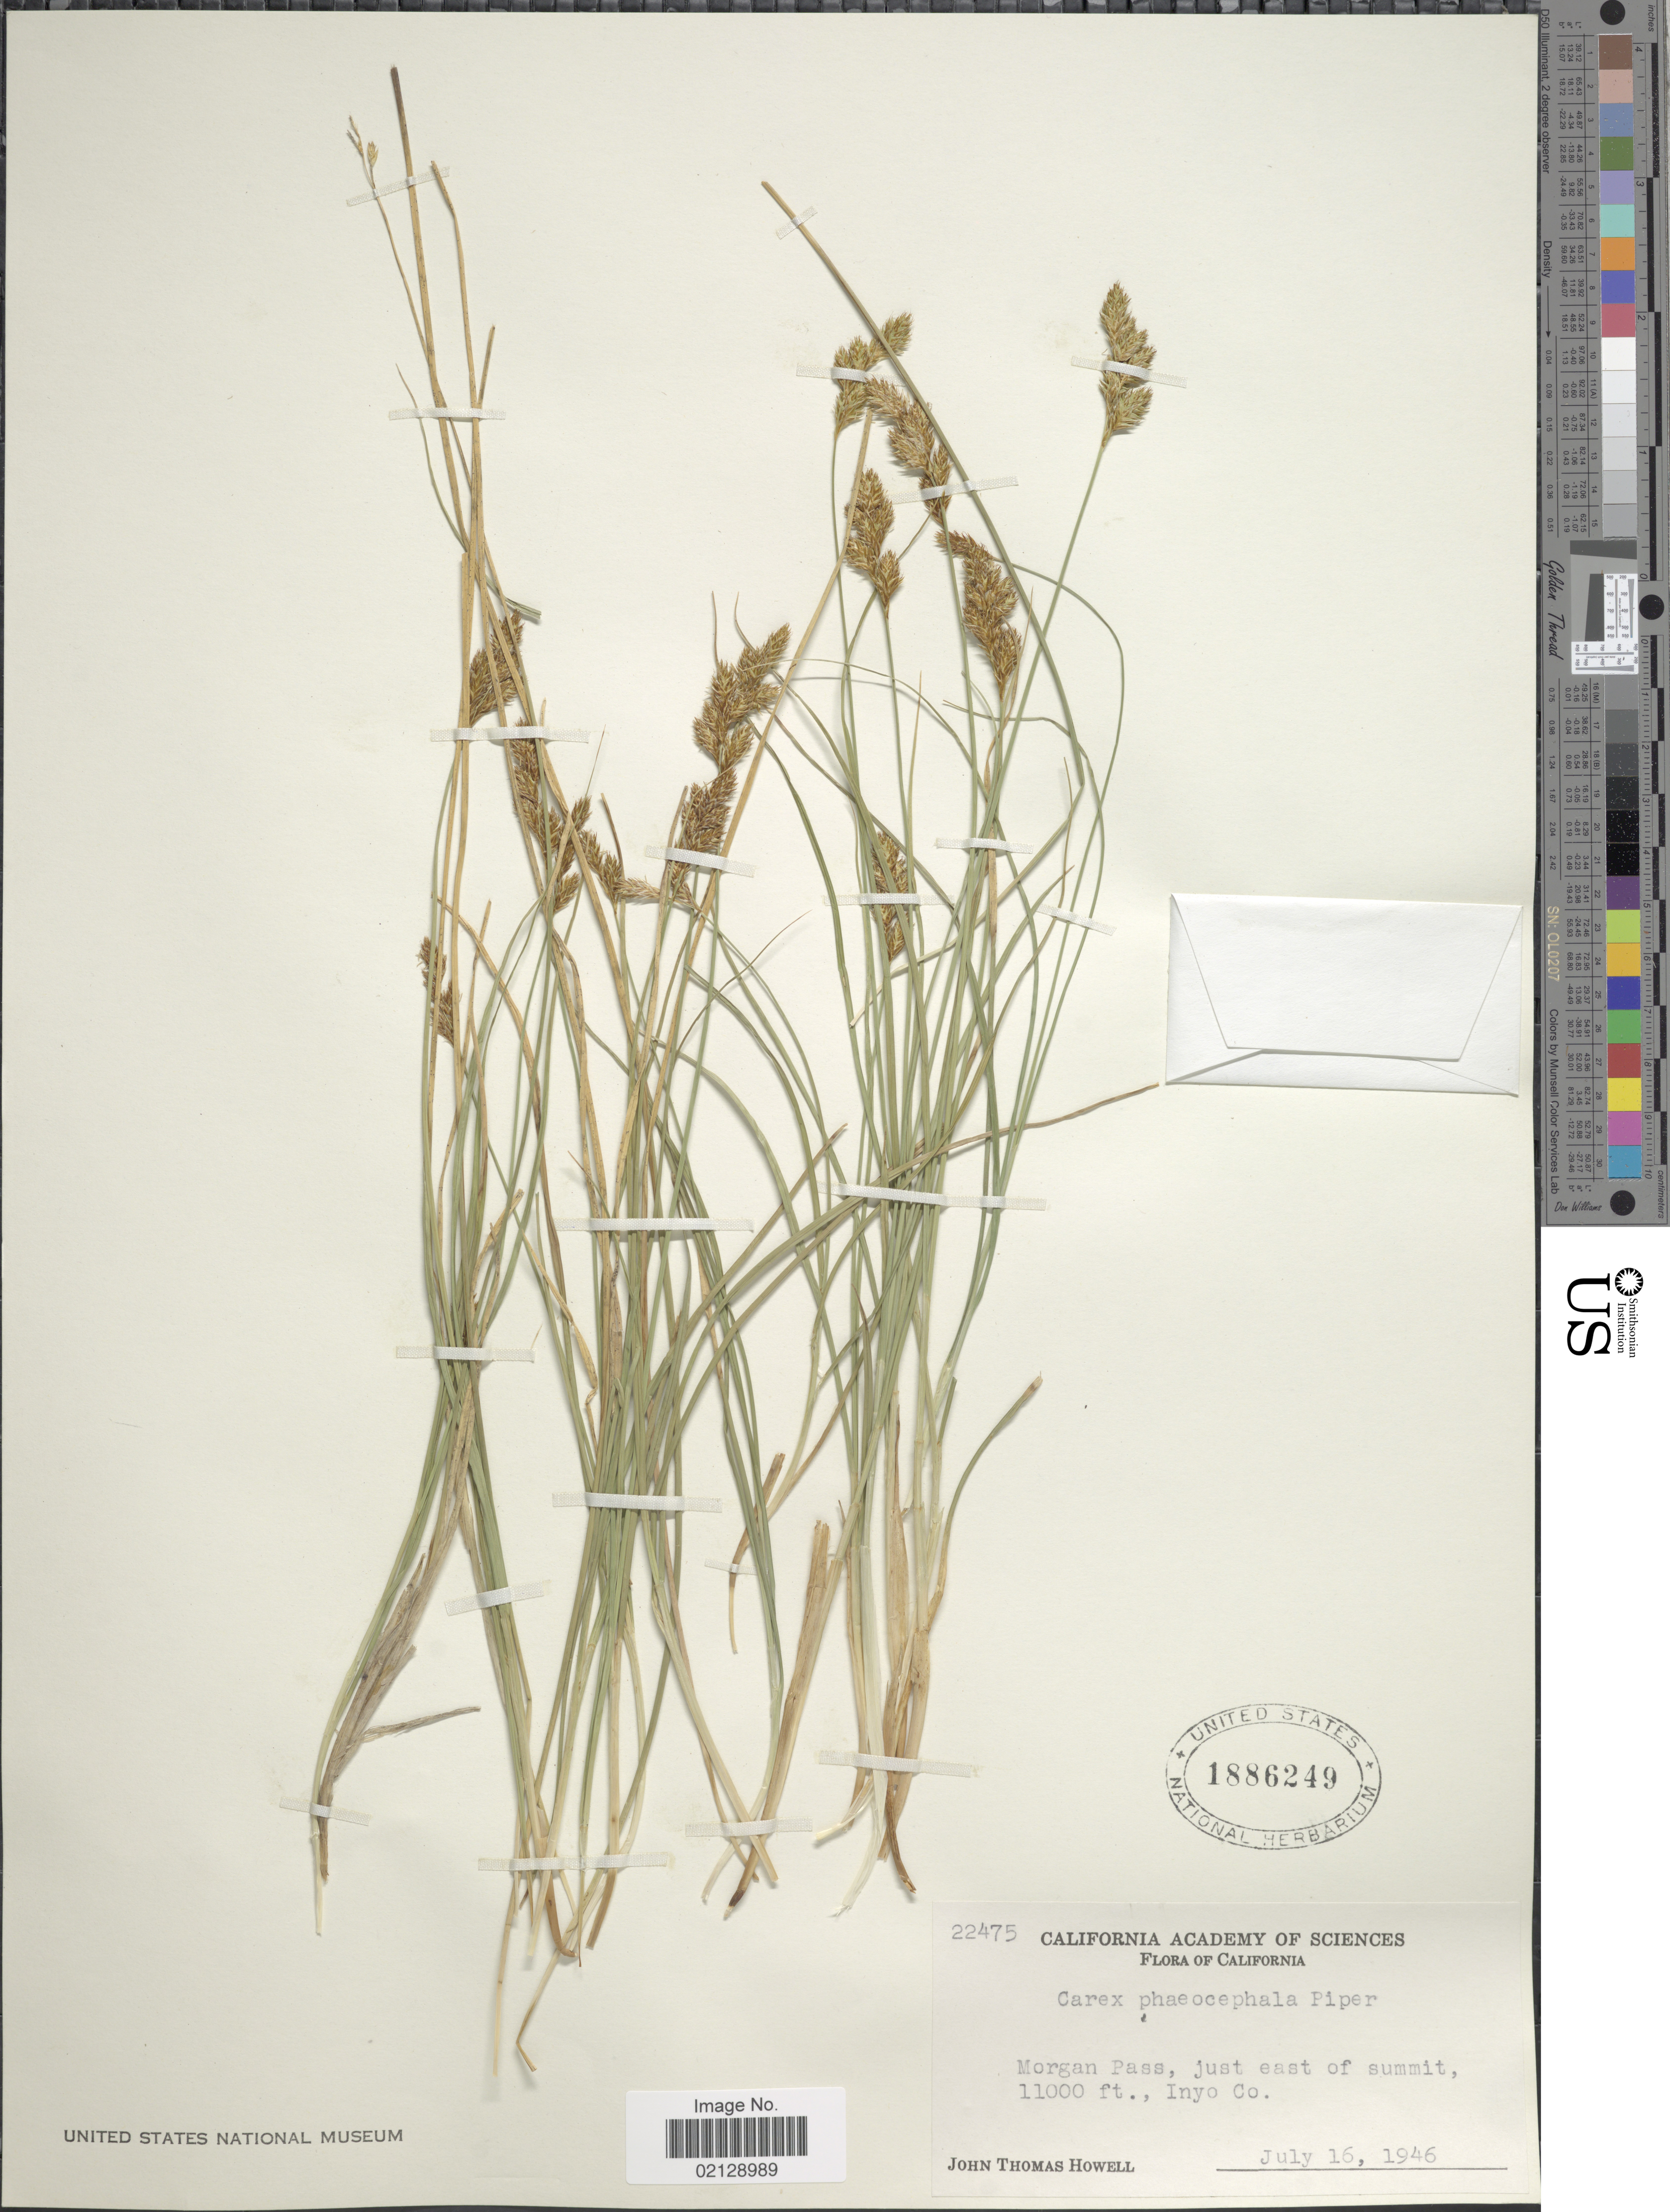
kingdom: Plantae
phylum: Tracheophyta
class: Liliopsida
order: Poales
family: Cyperaceae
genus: Carex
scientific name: Carex phaeocephala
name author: Piper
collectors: J. T. Howell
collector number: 22475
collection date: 1946-07-16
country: United States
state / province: California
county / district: Inyo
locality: Morgan Pass, just east of summit, Inyo Co.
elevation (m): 3353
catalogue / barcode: US 1886249